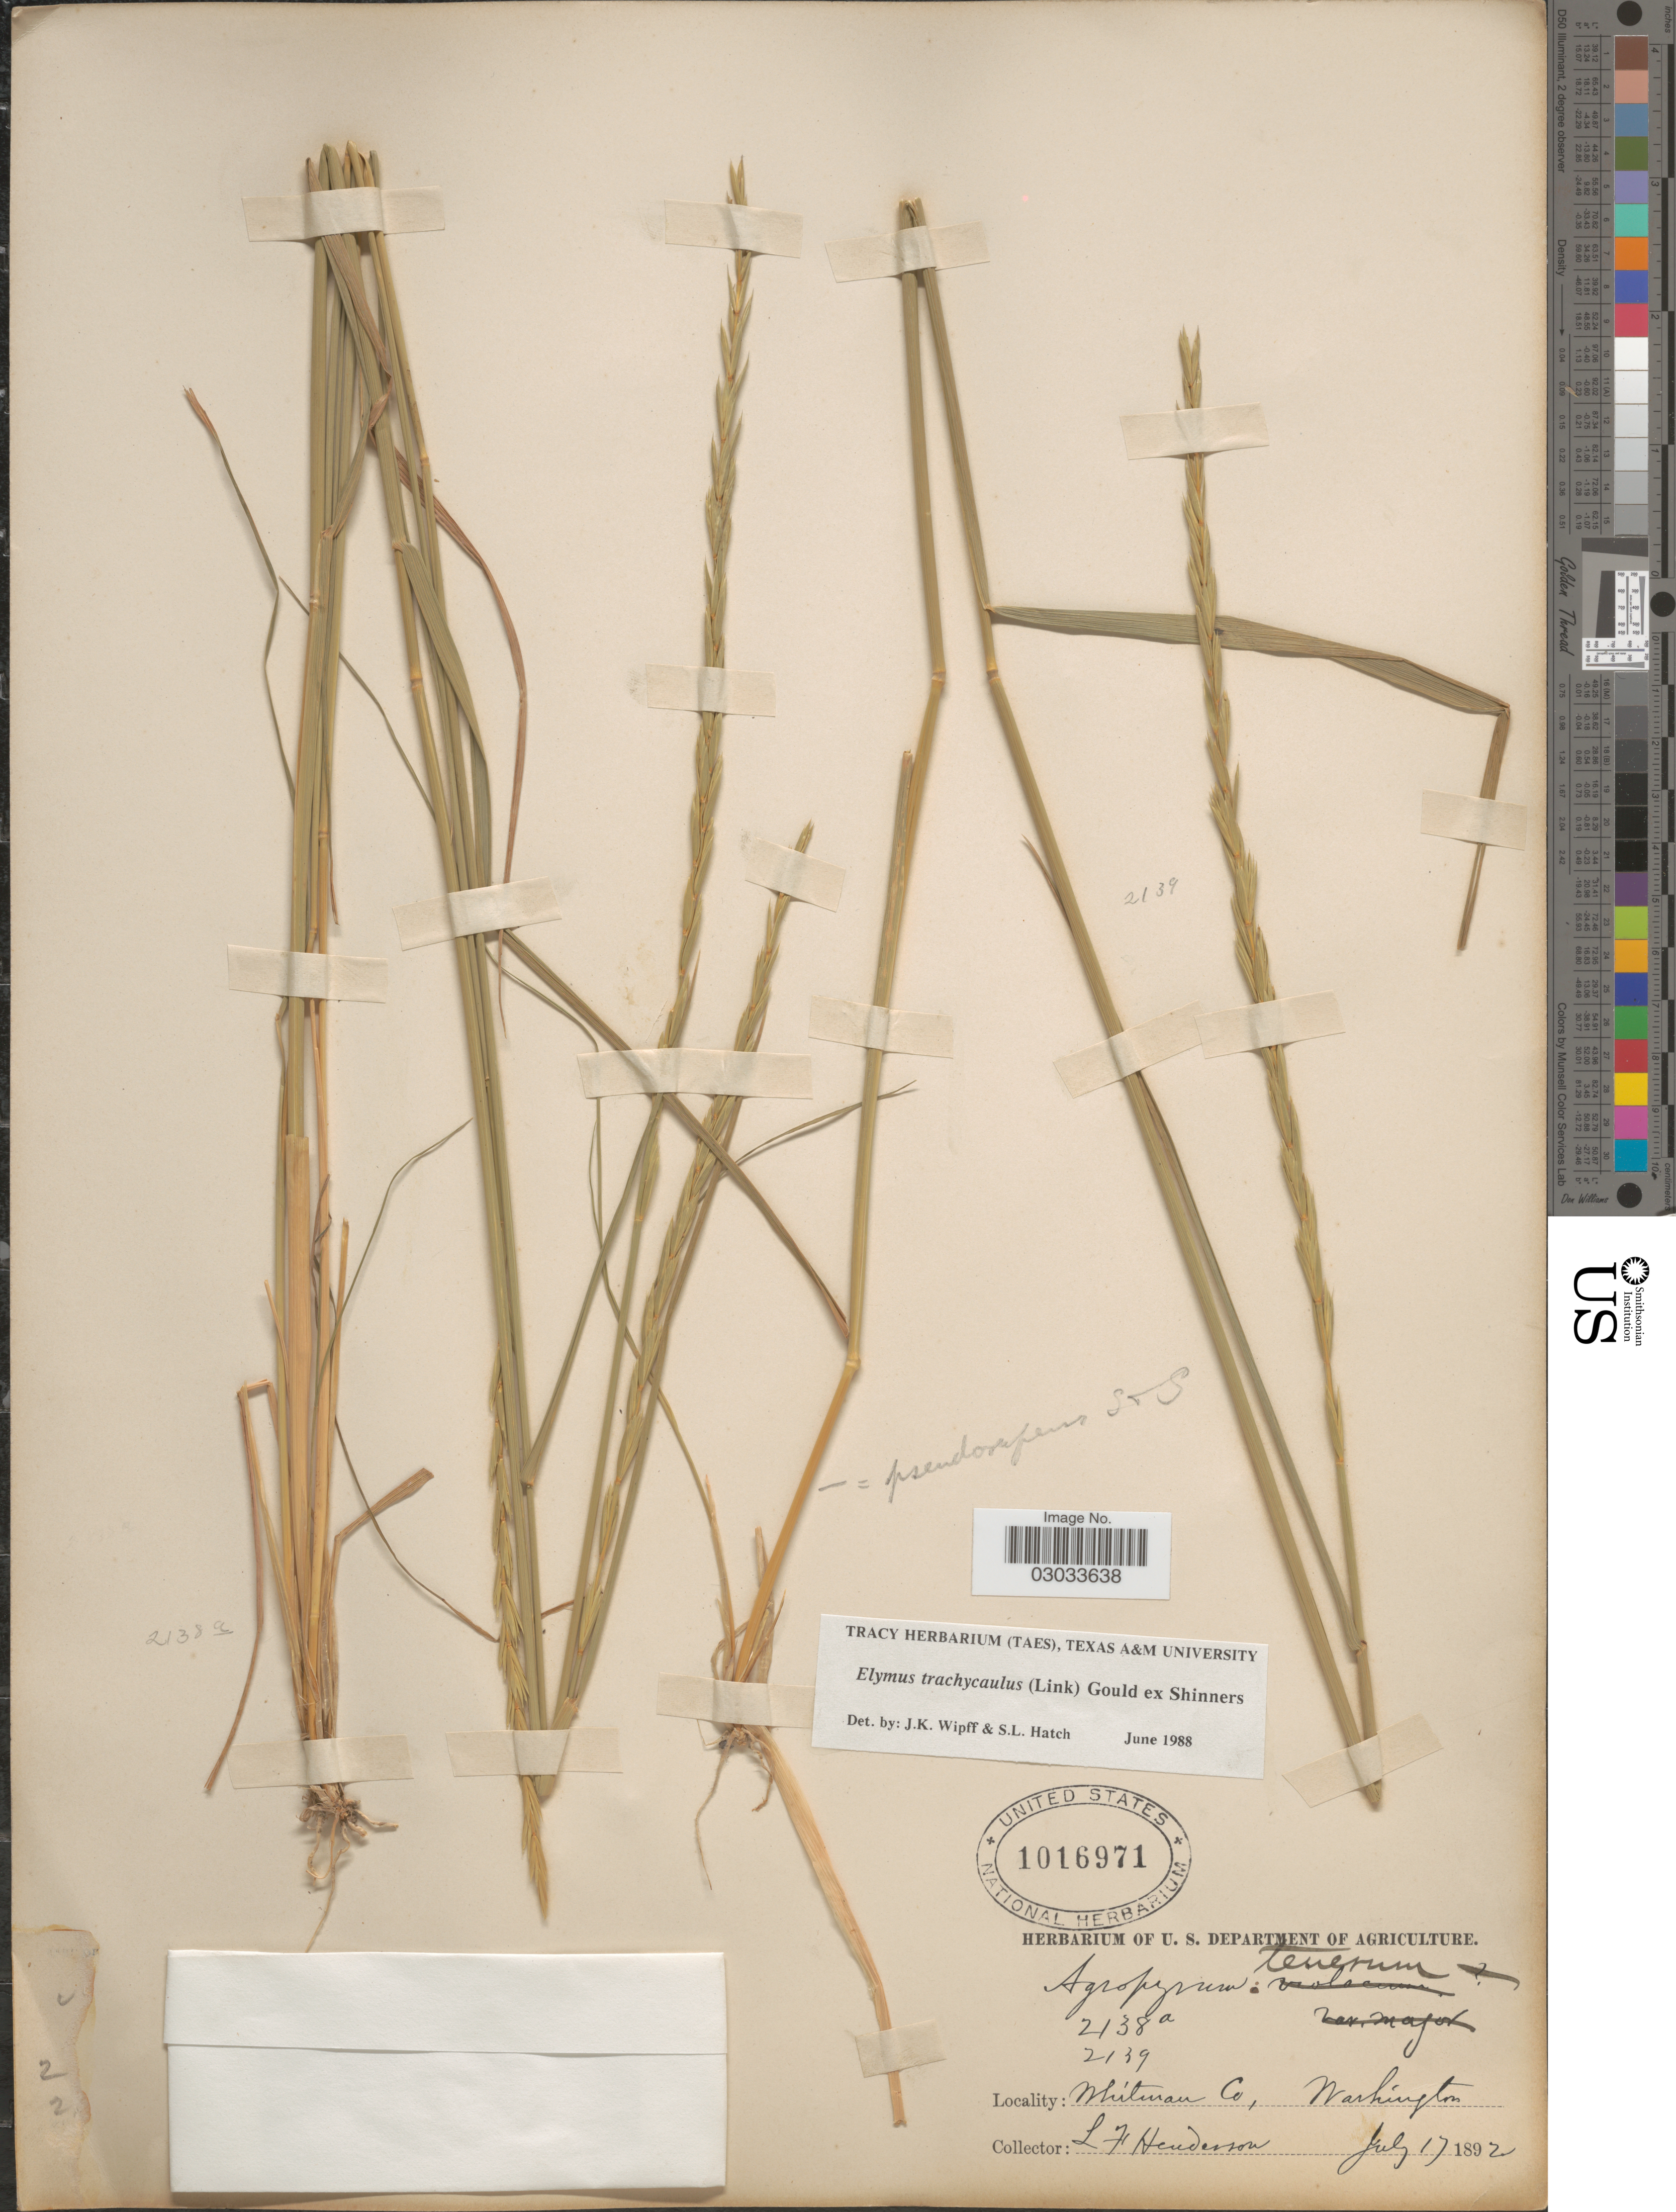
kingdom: Plantae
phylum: Tracheophyta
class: Liliopsida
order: Poales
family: Poaceae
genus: Elymus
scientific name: Elymus trachycaulus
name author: (Link) Gould ex Shinners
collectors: L. Henderson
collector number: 2138a/2139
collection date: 1892-07-17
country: United States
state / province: Washington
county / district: Whitman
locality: Whitman Co.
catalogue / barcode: US 1016971